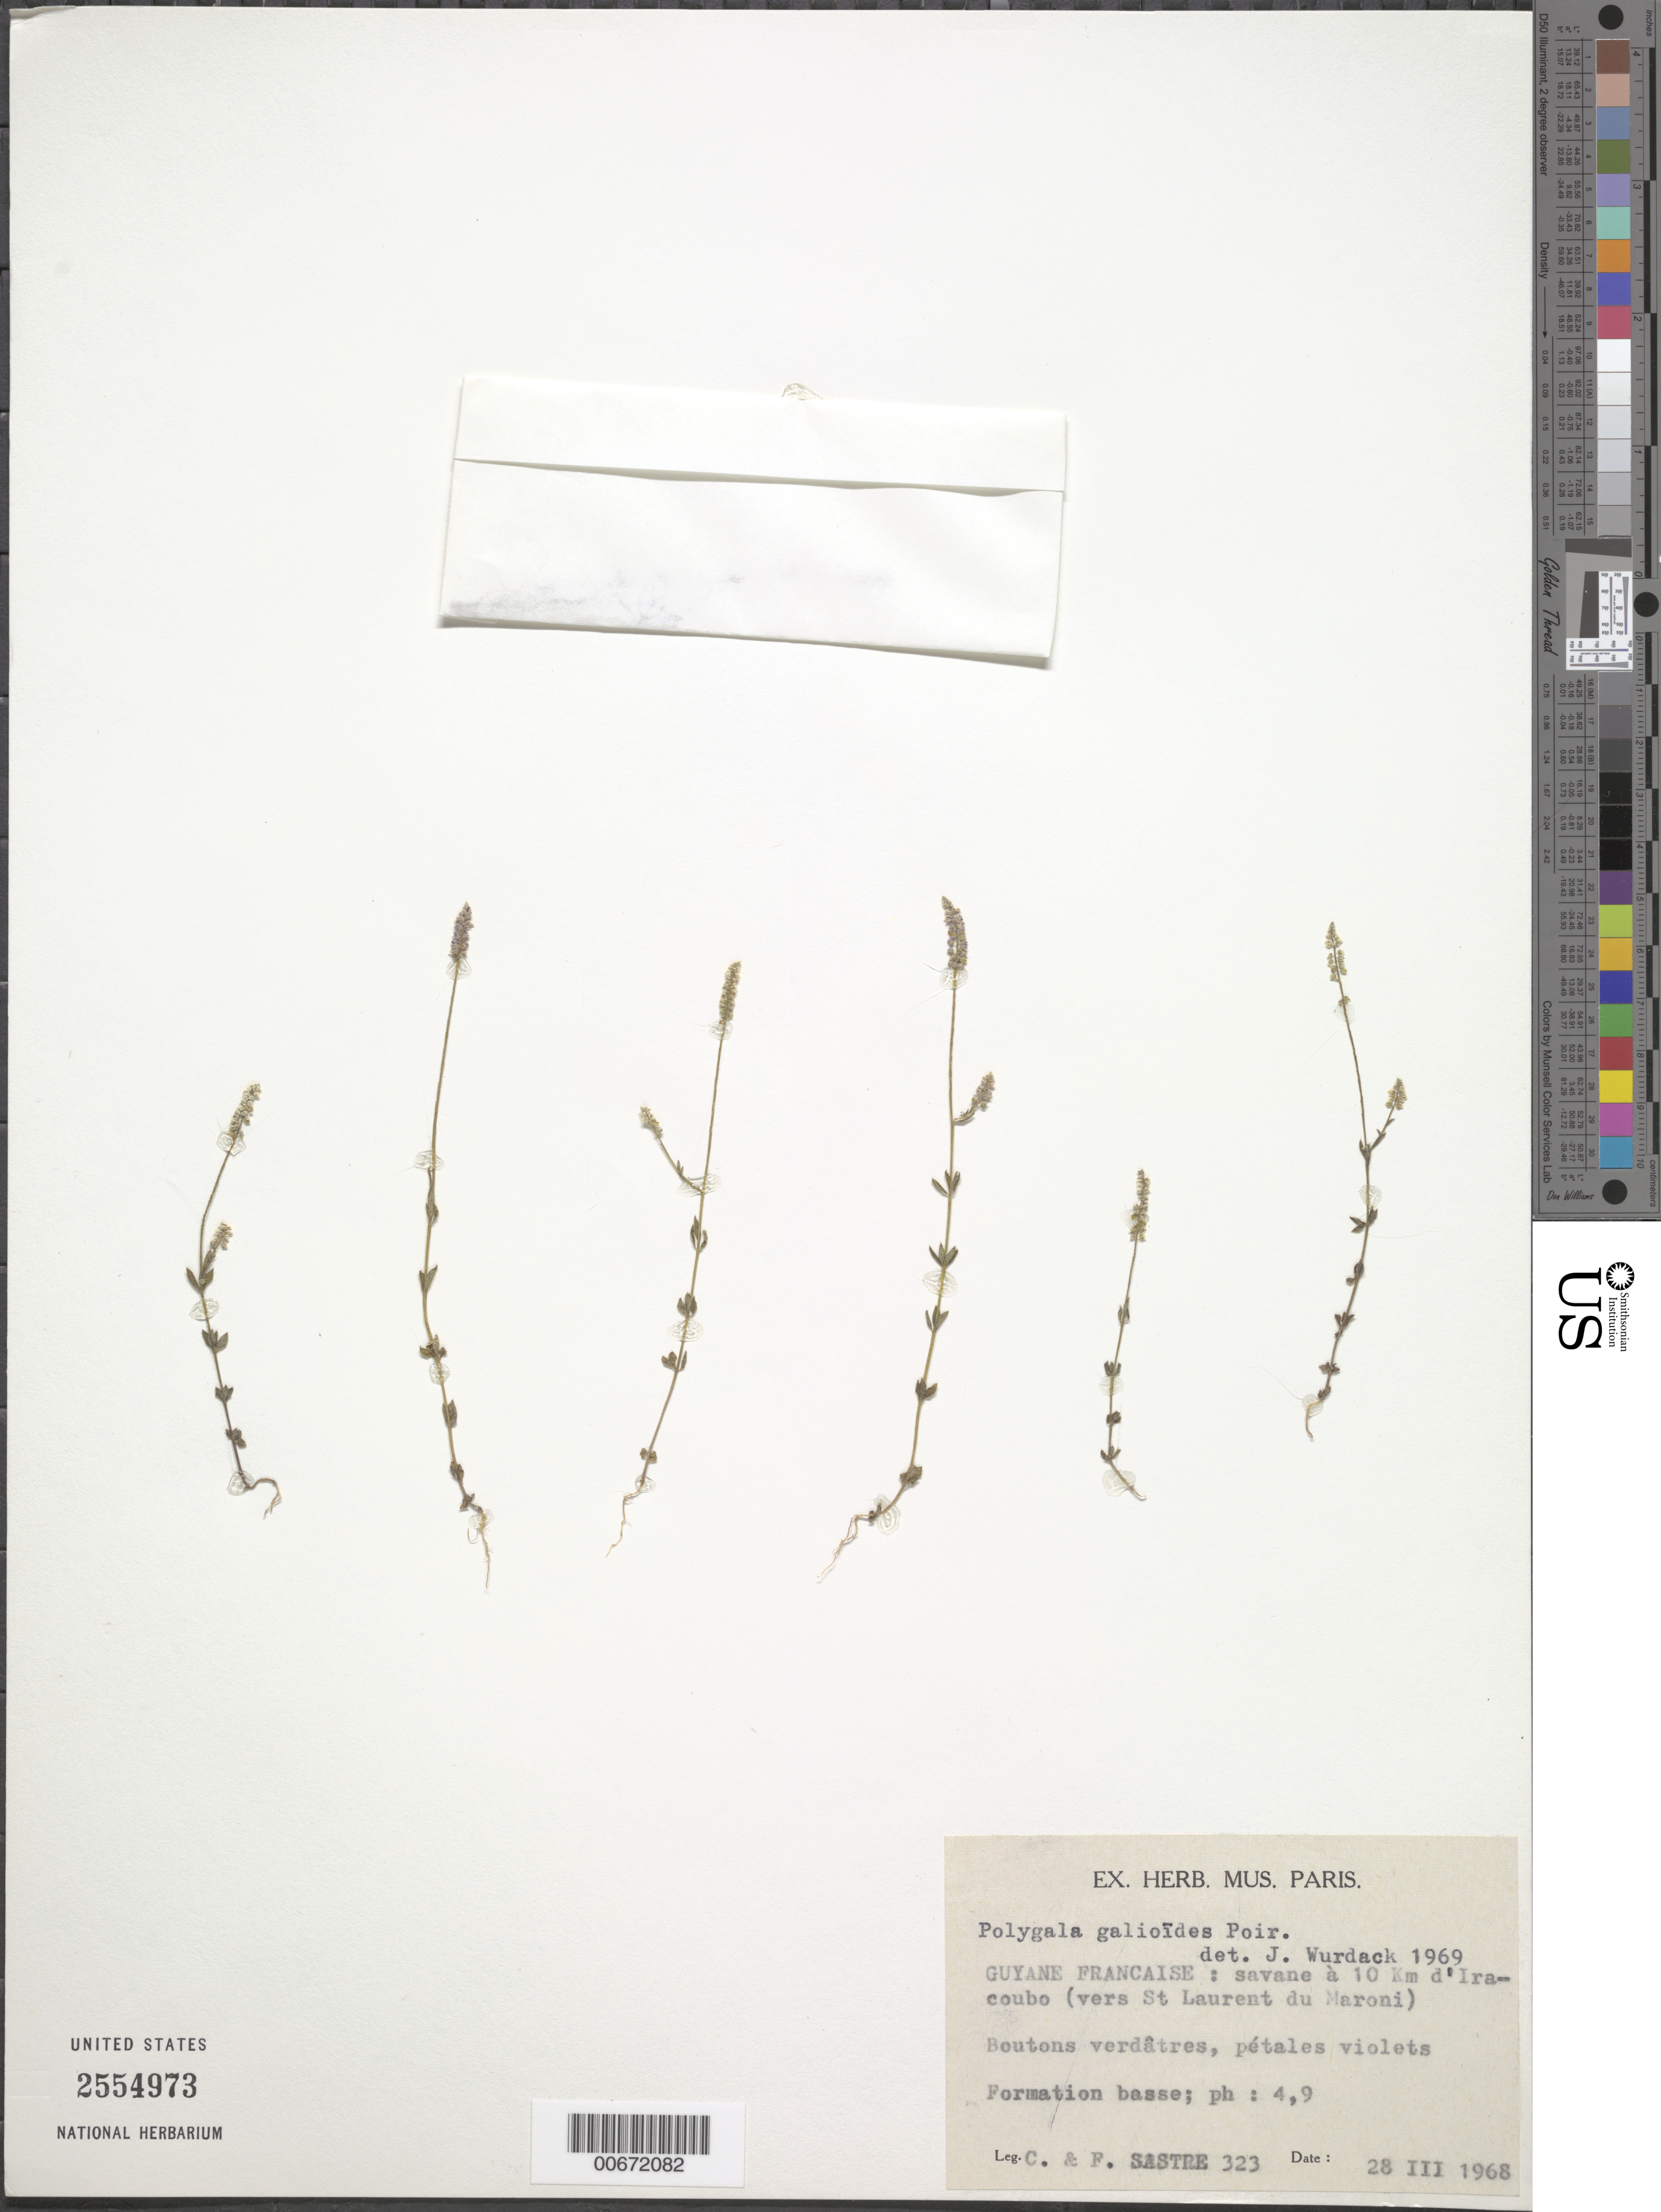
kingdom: Plantae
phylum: Tracheophyta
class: Magnoliopsida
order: Fabales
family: Polygalaceae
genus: Polygala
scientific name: Polygala galioides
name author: Poir.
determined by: Wurdack, John J., (US), US (UNITED STATES)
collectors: C. H. L. Sastre & F. Sastre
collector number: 323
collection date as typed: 28-Mar-68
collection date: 1968-03-28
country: French Guiana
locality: Iracoubo, 10 km de, vers St. Laurent du Maroni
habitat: Low formation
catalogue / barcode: US 2554973